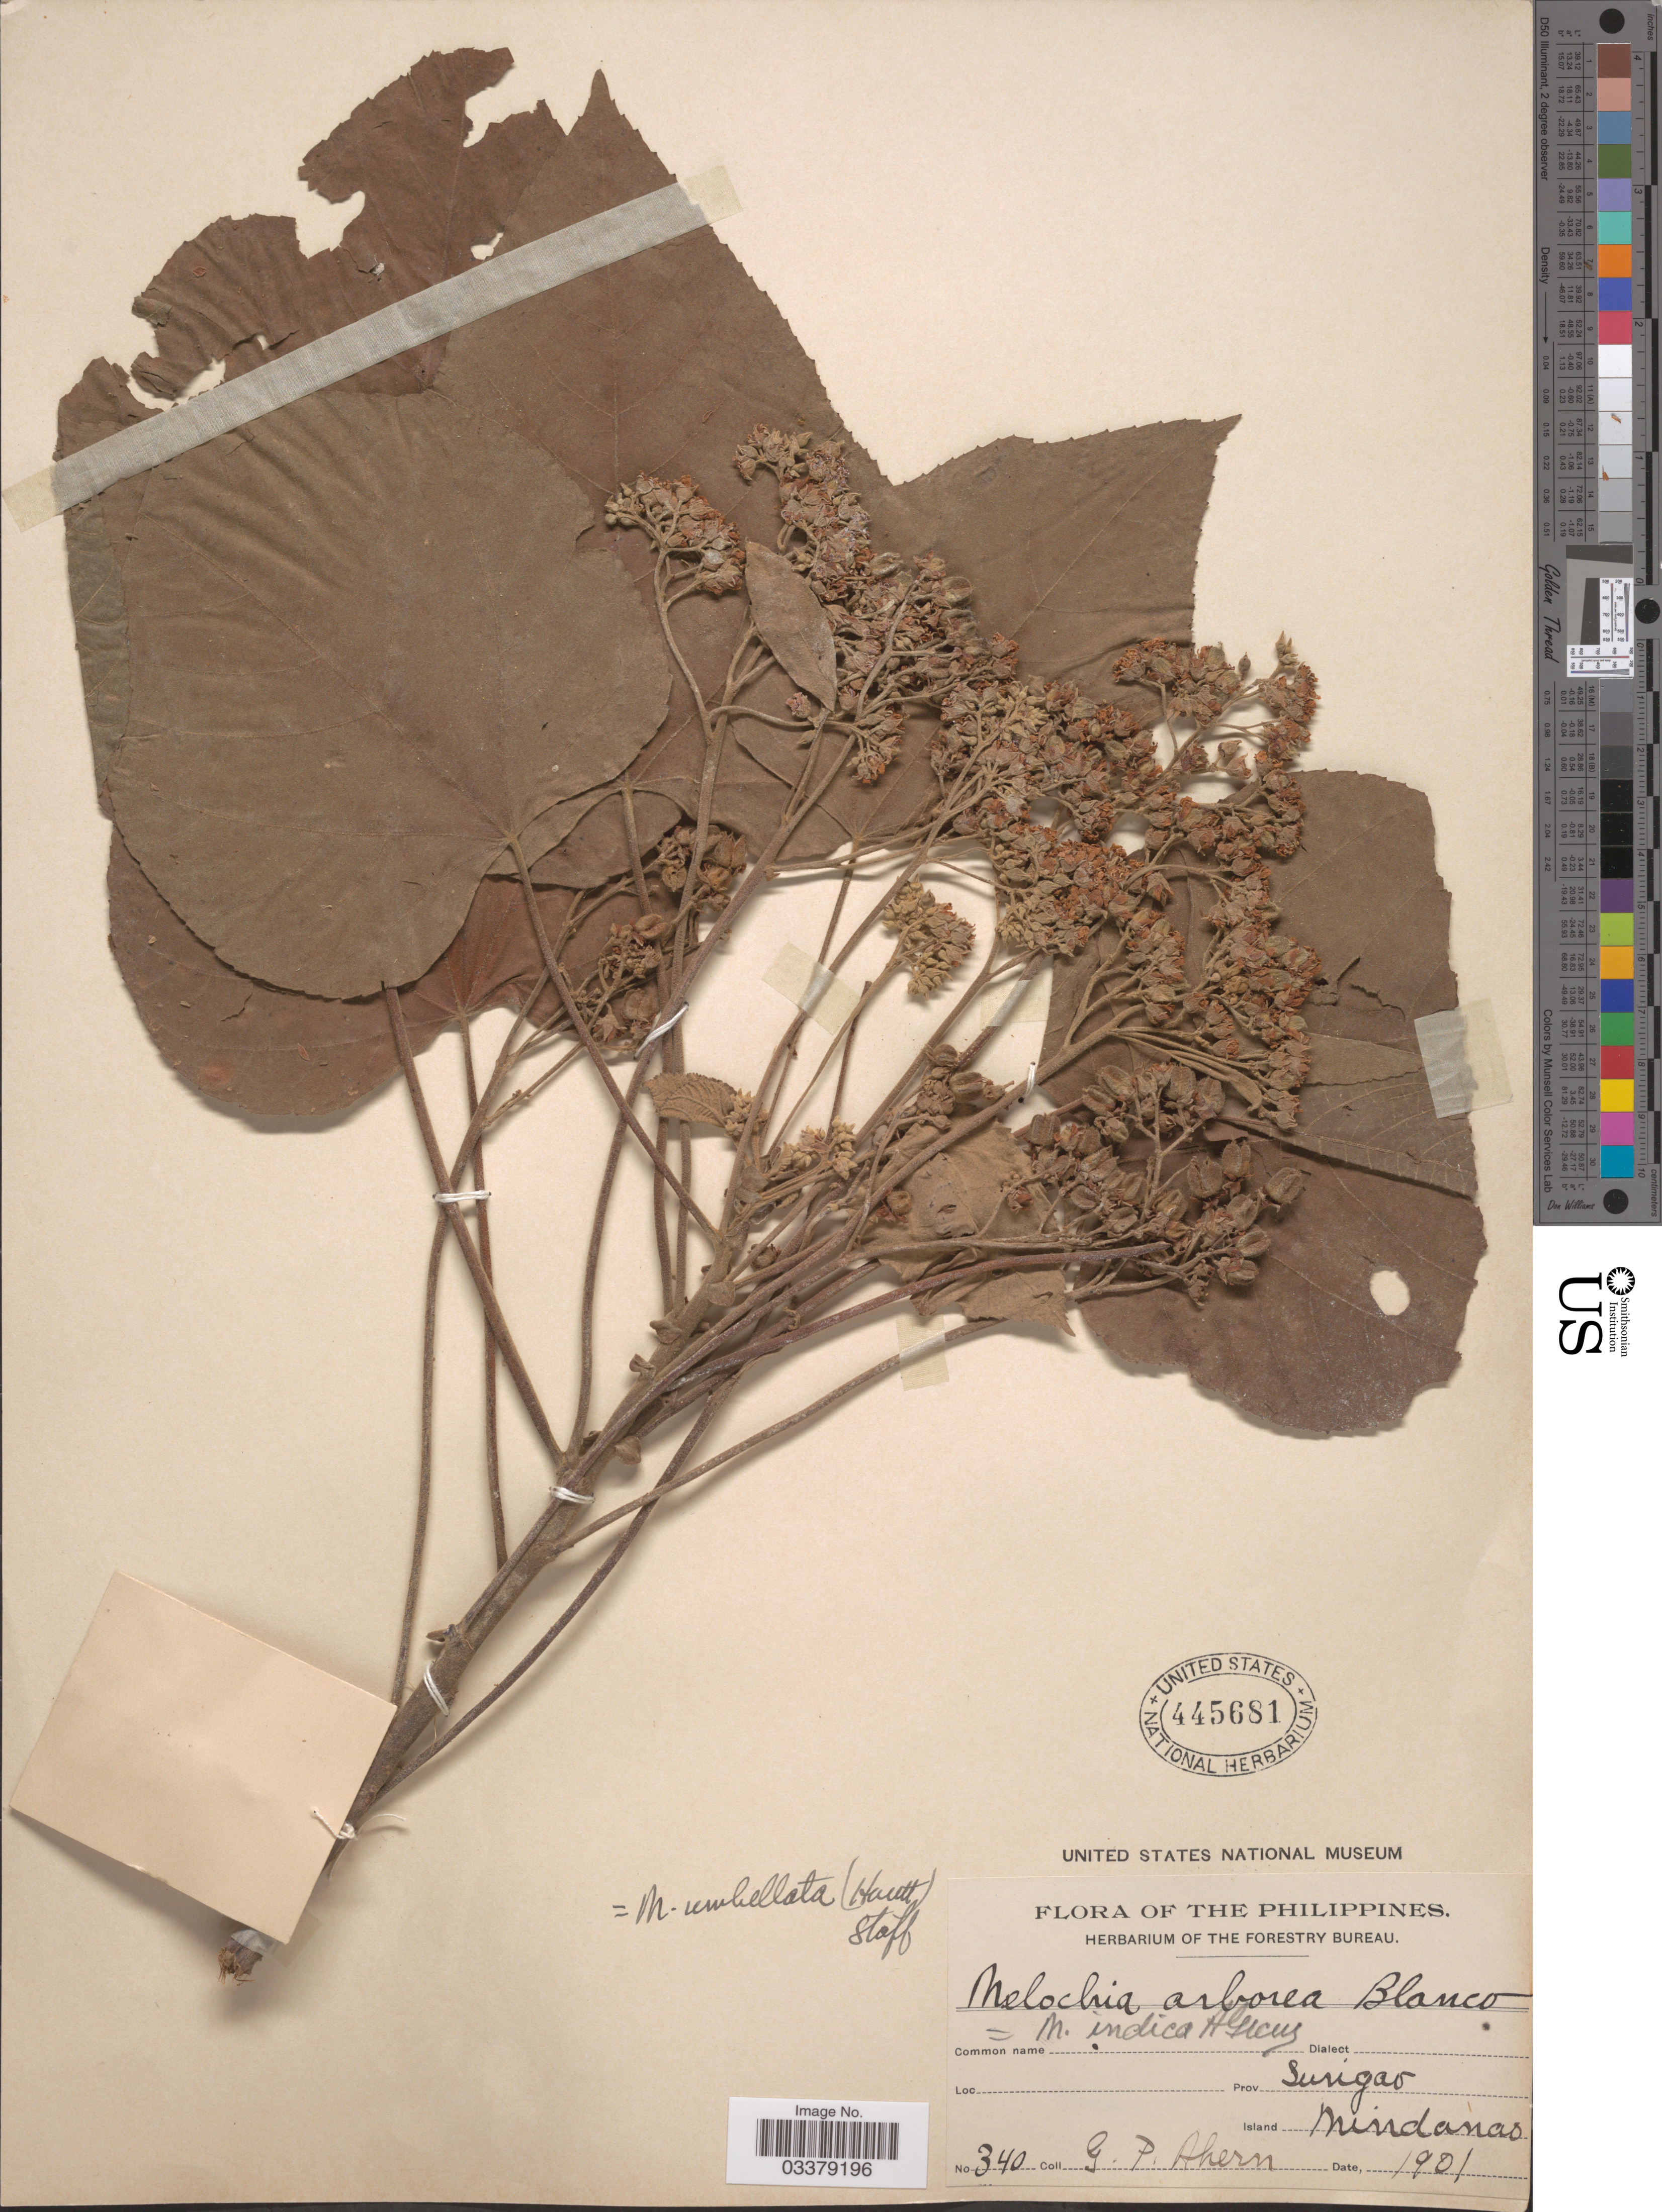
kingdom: Plantae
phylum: Tracheophyta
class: Magnoliopsida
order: Malvales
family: Malvaceae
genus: Melochia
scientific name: Melochia umbellata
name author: Stapf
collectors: G. Ahern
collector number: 340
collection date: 1901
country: Philippines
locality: Prov Surigao. Island Mindanao.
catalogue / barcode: US 445681